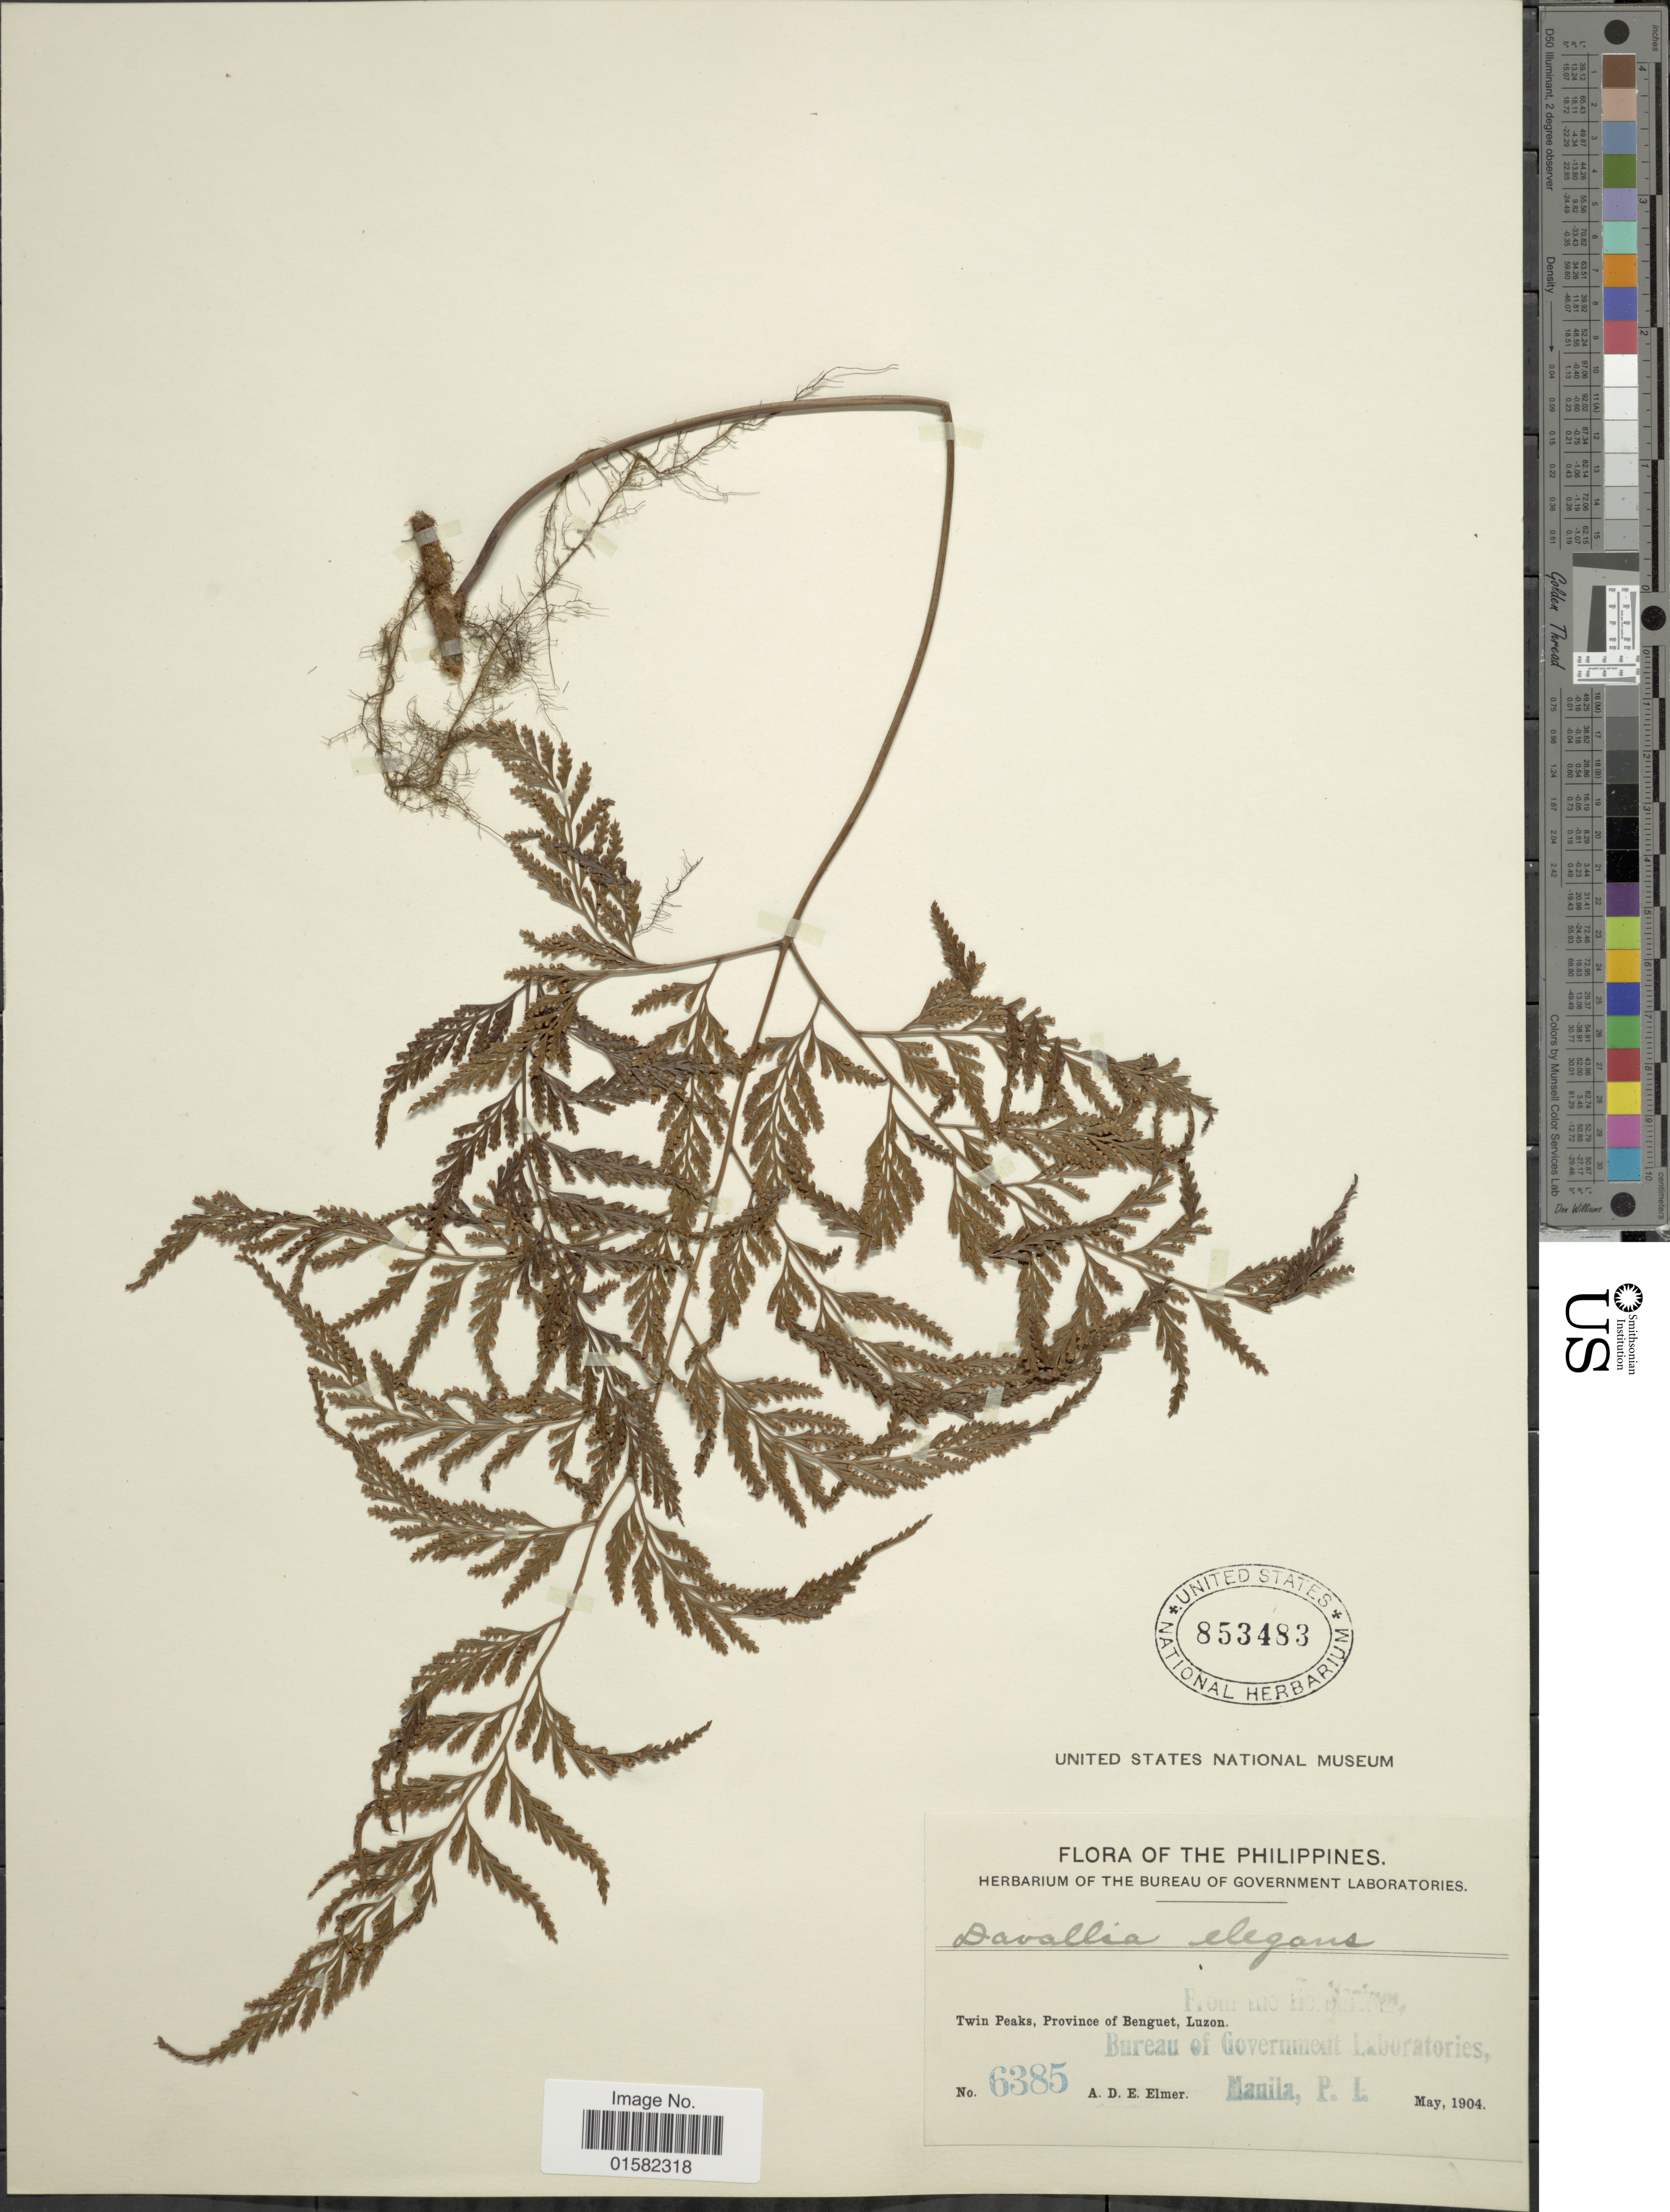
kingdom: Plantae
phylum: Tracheophyta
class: Polypodiopsida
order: Polypodiales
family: Davalliaceae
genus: Wibelia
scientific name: Wibelia denticulata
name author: (Burm. f.) M. Kato & Tsutsumi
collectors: A. D. E. Elmer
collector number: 6385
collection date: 1904-05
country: Philippines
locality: Twin Peaks, Province of Benguet, Luzon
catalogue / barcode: US 853483